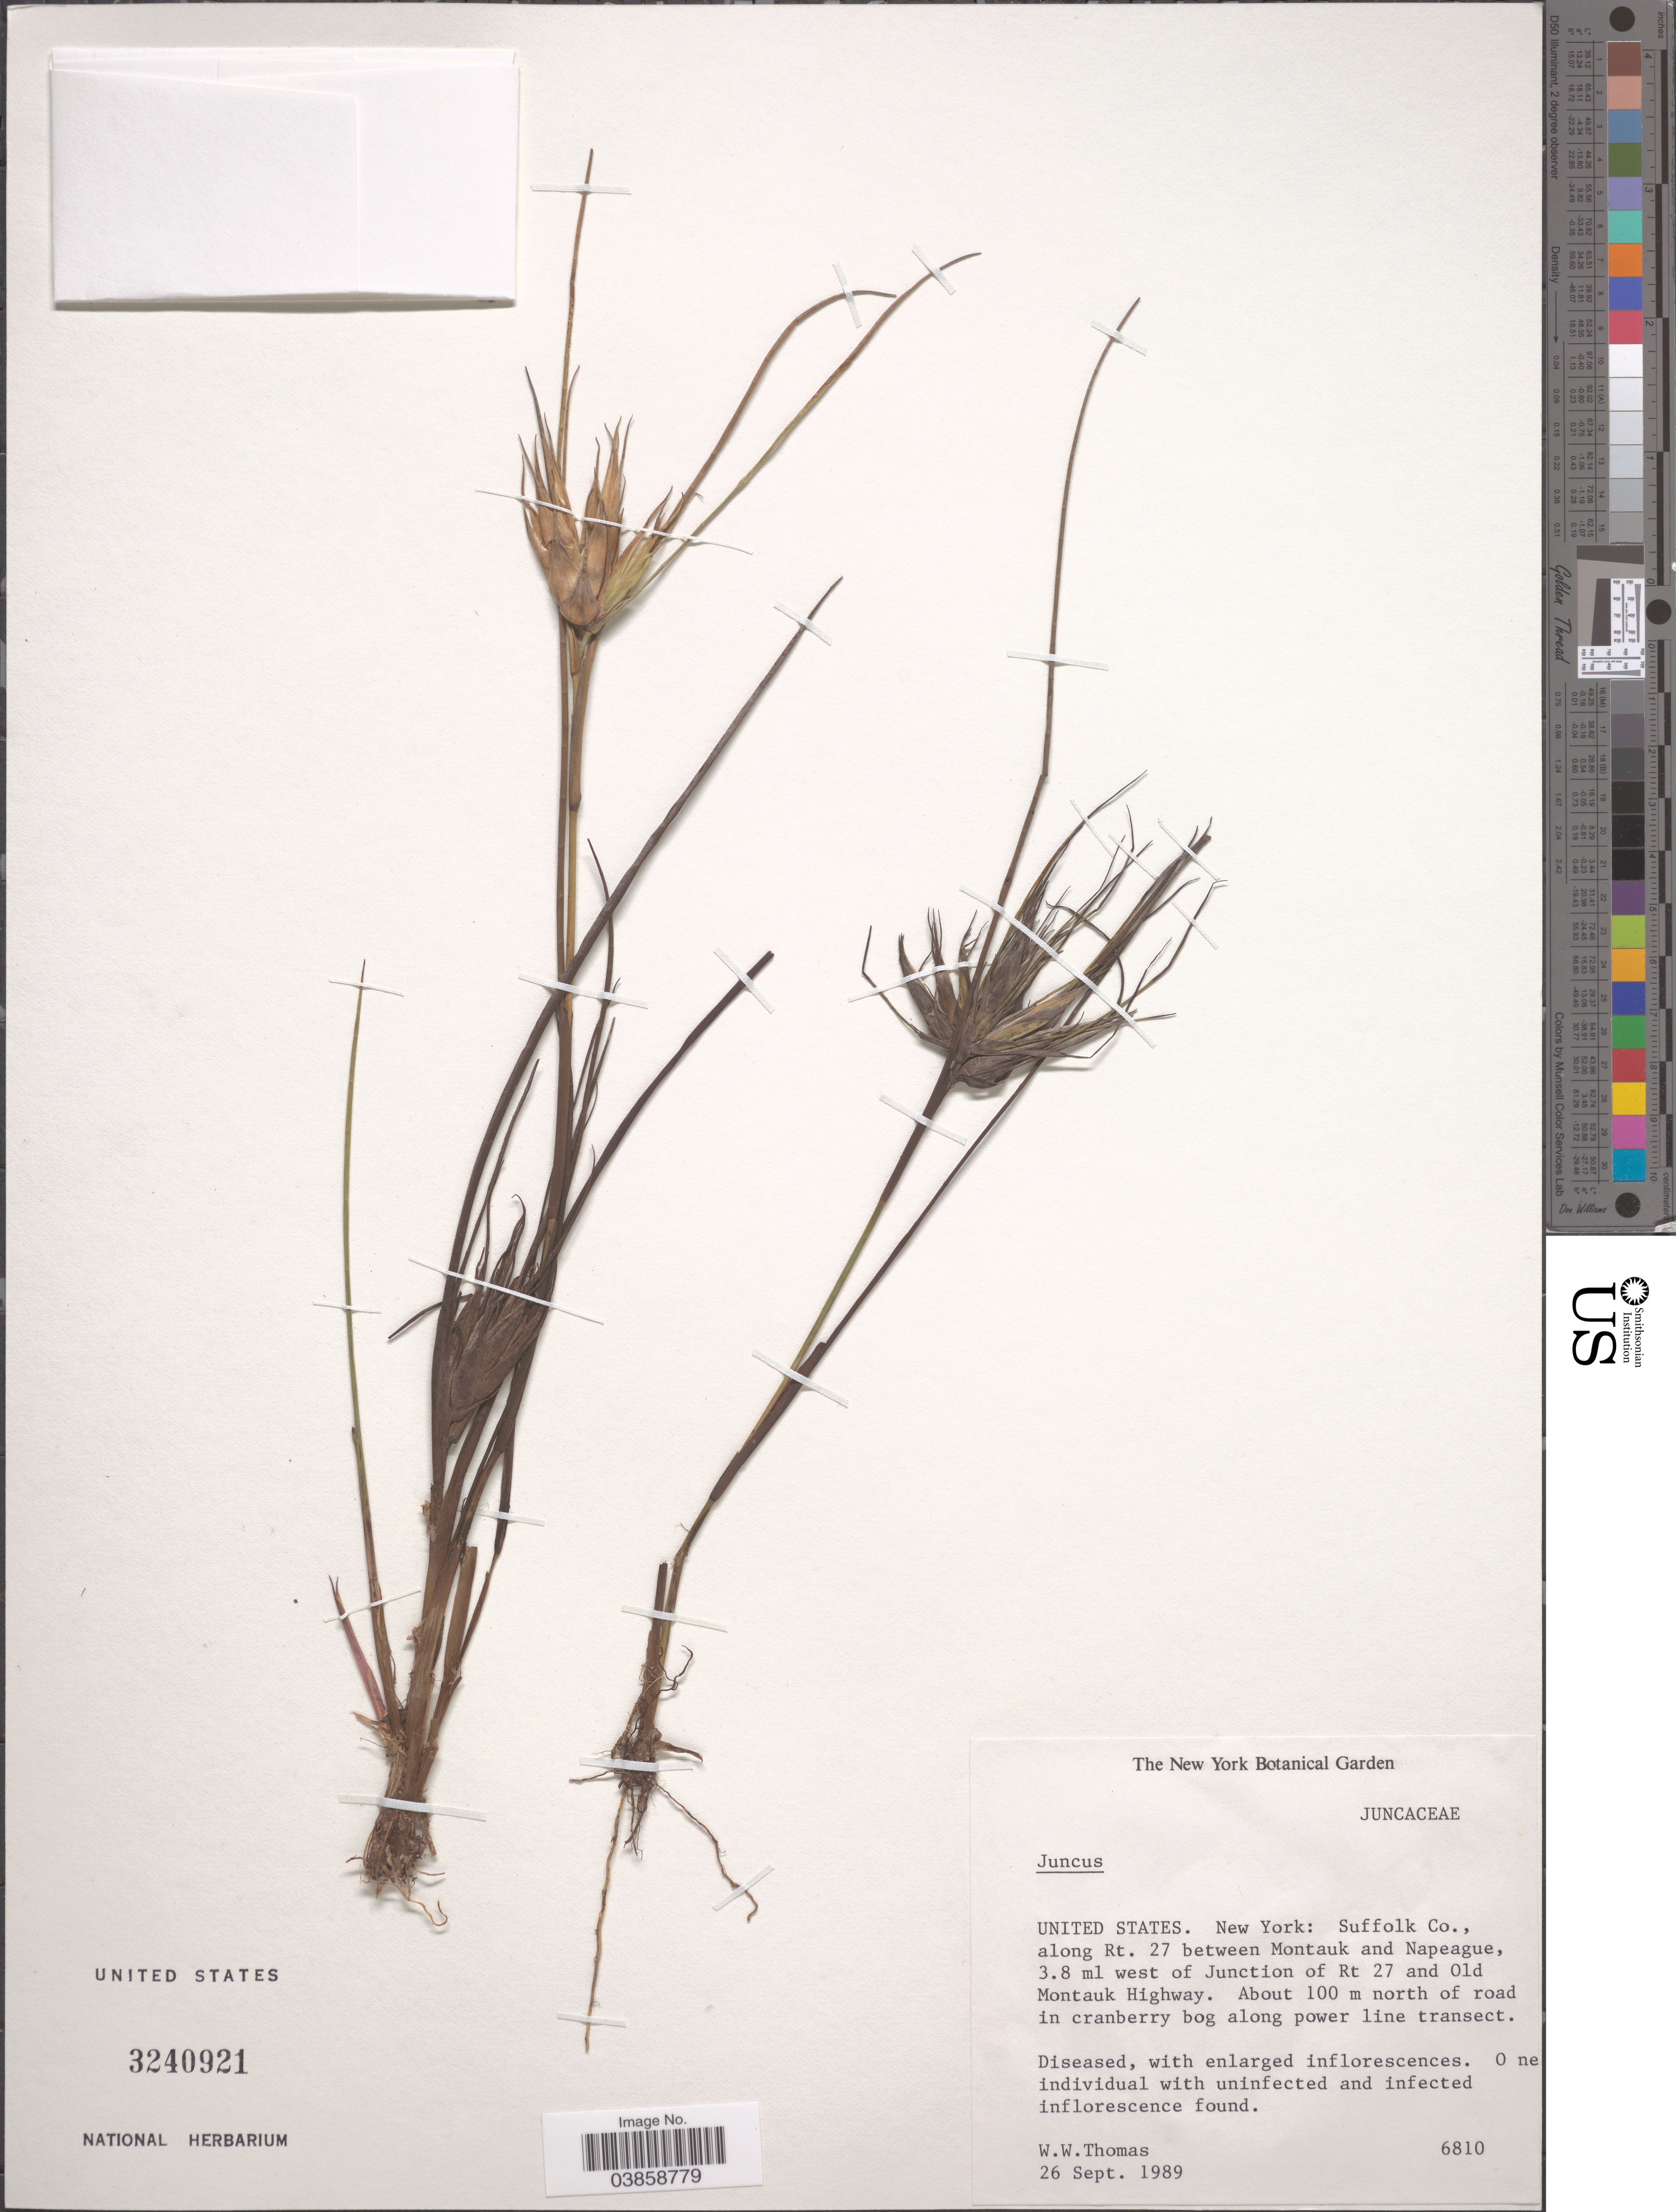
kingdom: Plantae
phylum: Tracheophyta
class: Liliopsida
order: Poales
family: Juncaceae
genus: Juncus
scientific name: Juncus sp.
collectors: W. Thomas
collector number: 6810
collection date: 1989-09-26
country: United States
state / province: New York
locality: Suffolk Co., along Rt. 27 between Montauk and Napeague, 3.8 ml west of Junction of Rt 27 and Old Montauk Highway. About 100 m north of road in cranberry bog along power line transect.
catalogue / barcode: US 3240921